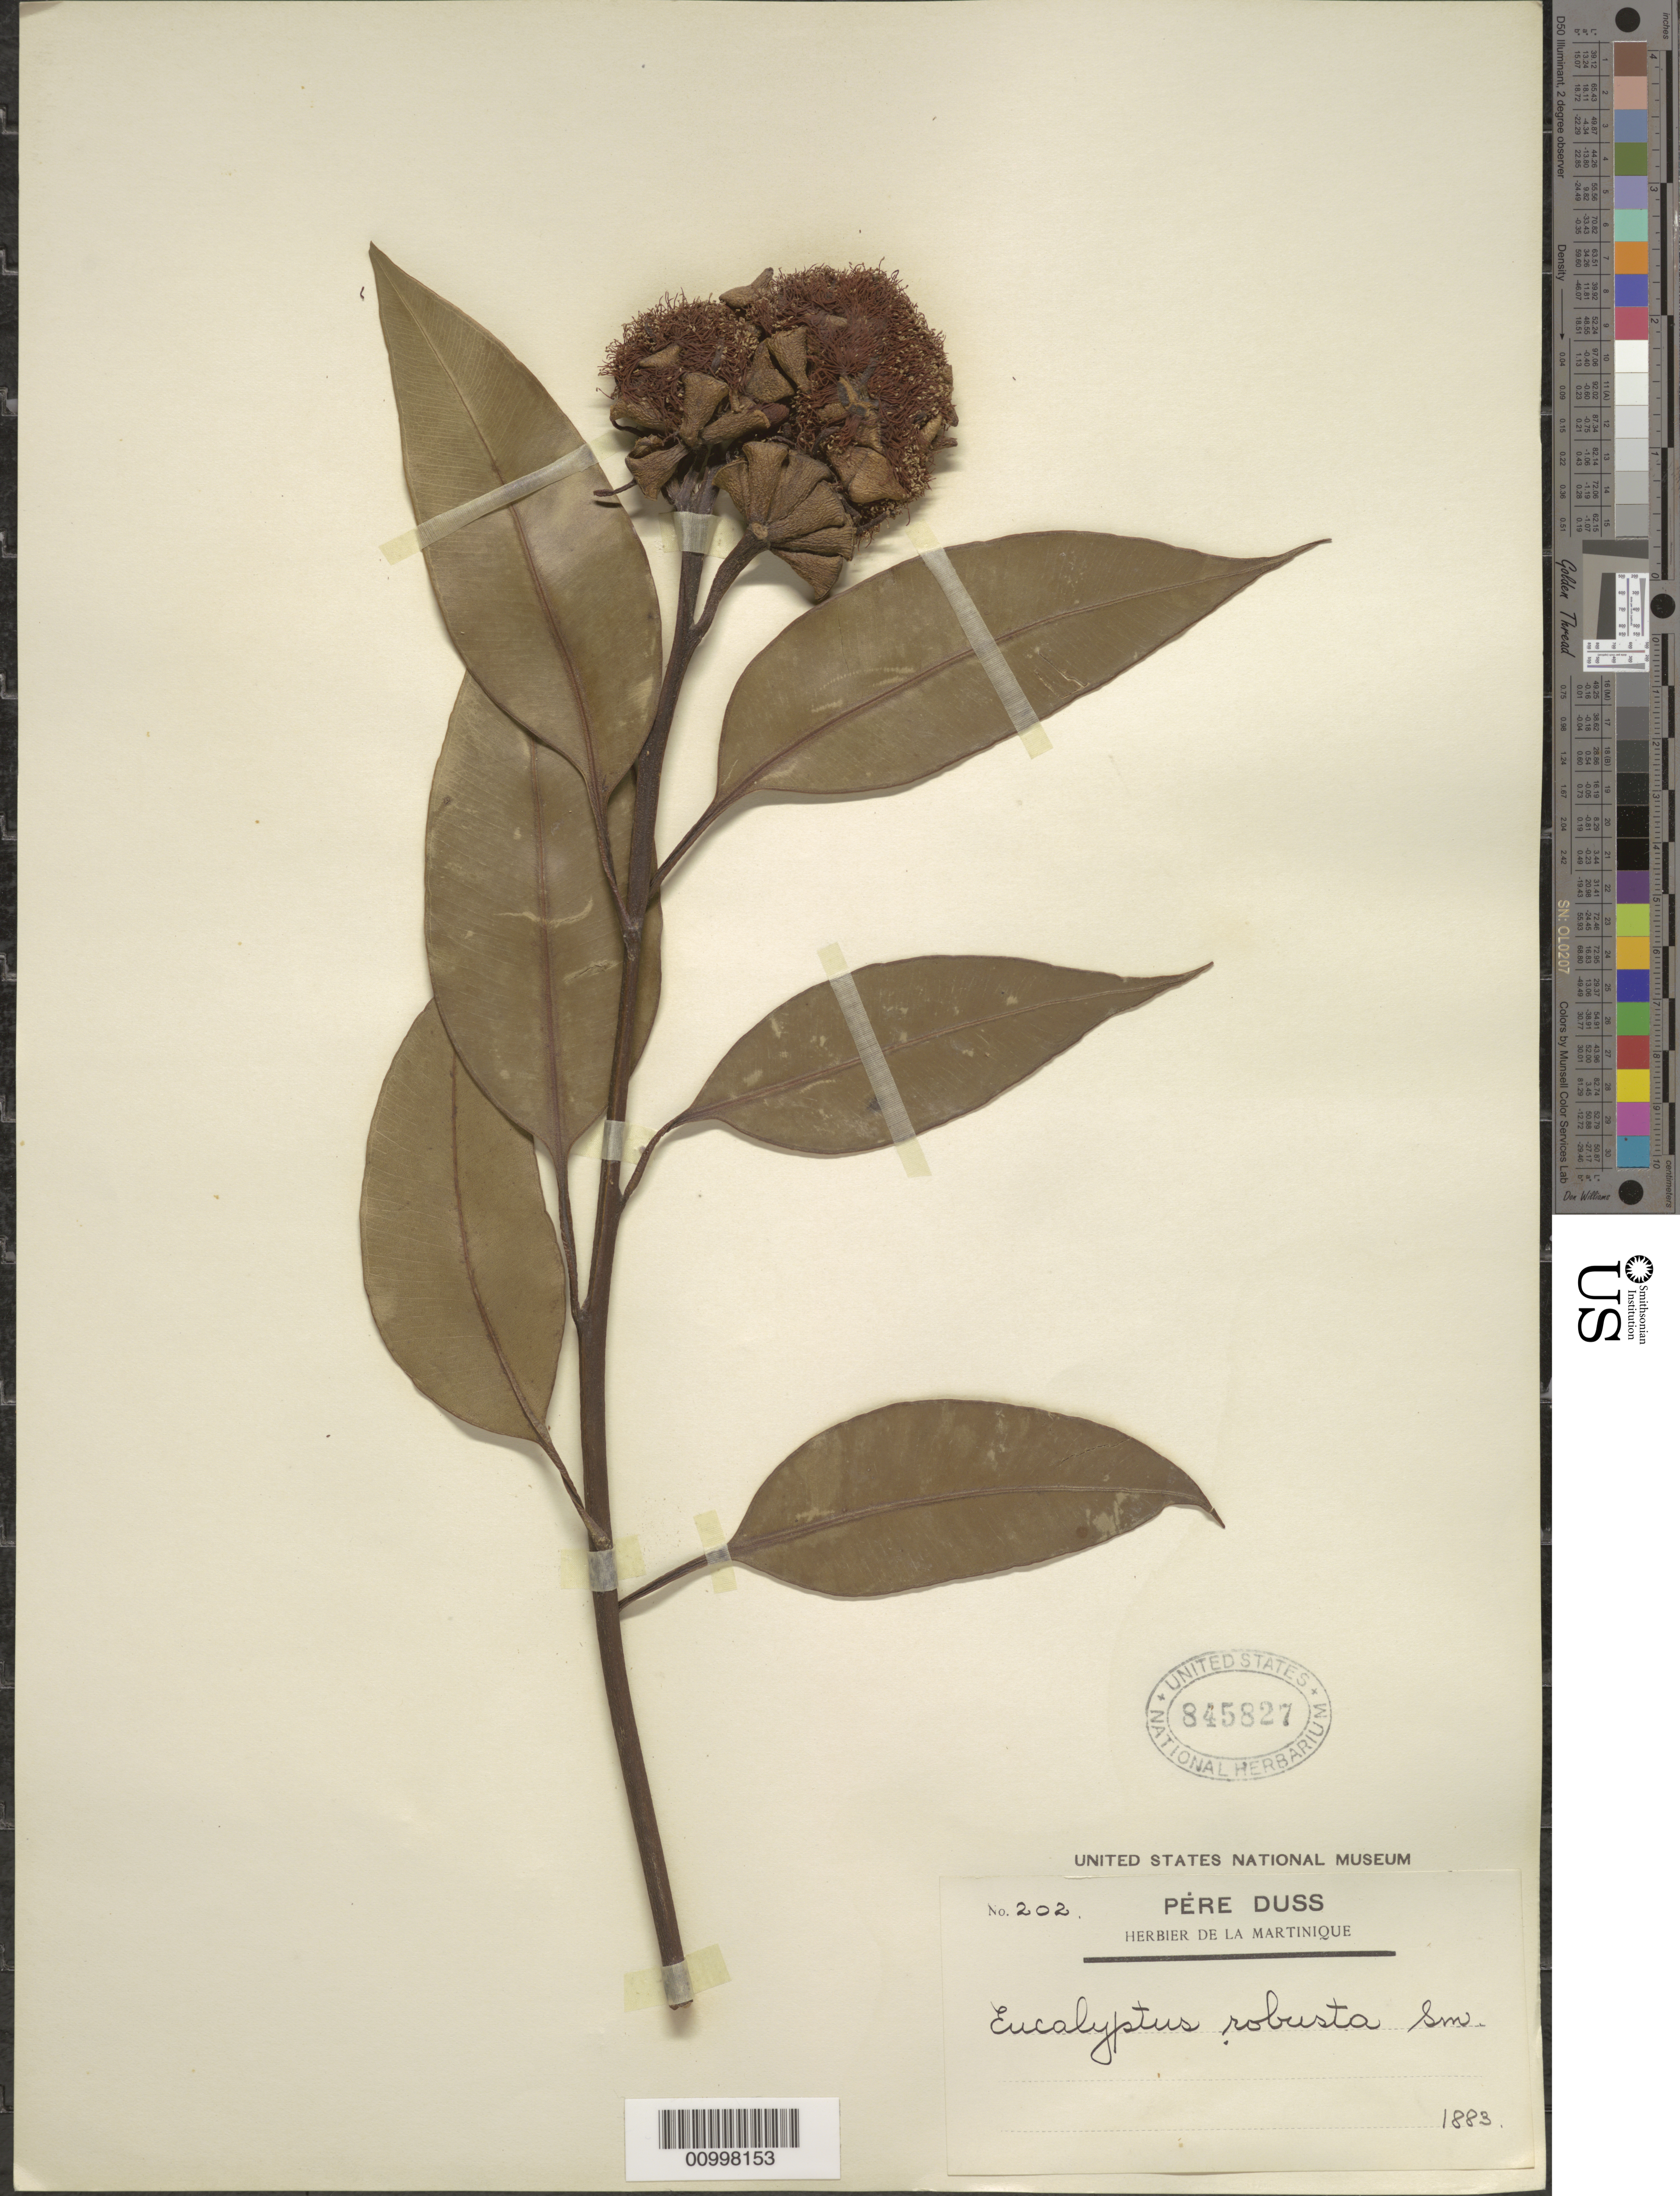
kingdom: Plantae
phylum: Tracheophyta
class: Magnoliopsida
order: Myrtales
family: Myrtaceae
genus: Eucalyptus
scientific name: Eucalyptus robusta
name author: Sm.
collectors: Père Duss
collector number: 202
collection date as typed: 1883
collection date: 1883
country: Martinique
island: Martinique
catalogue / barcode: US 845827